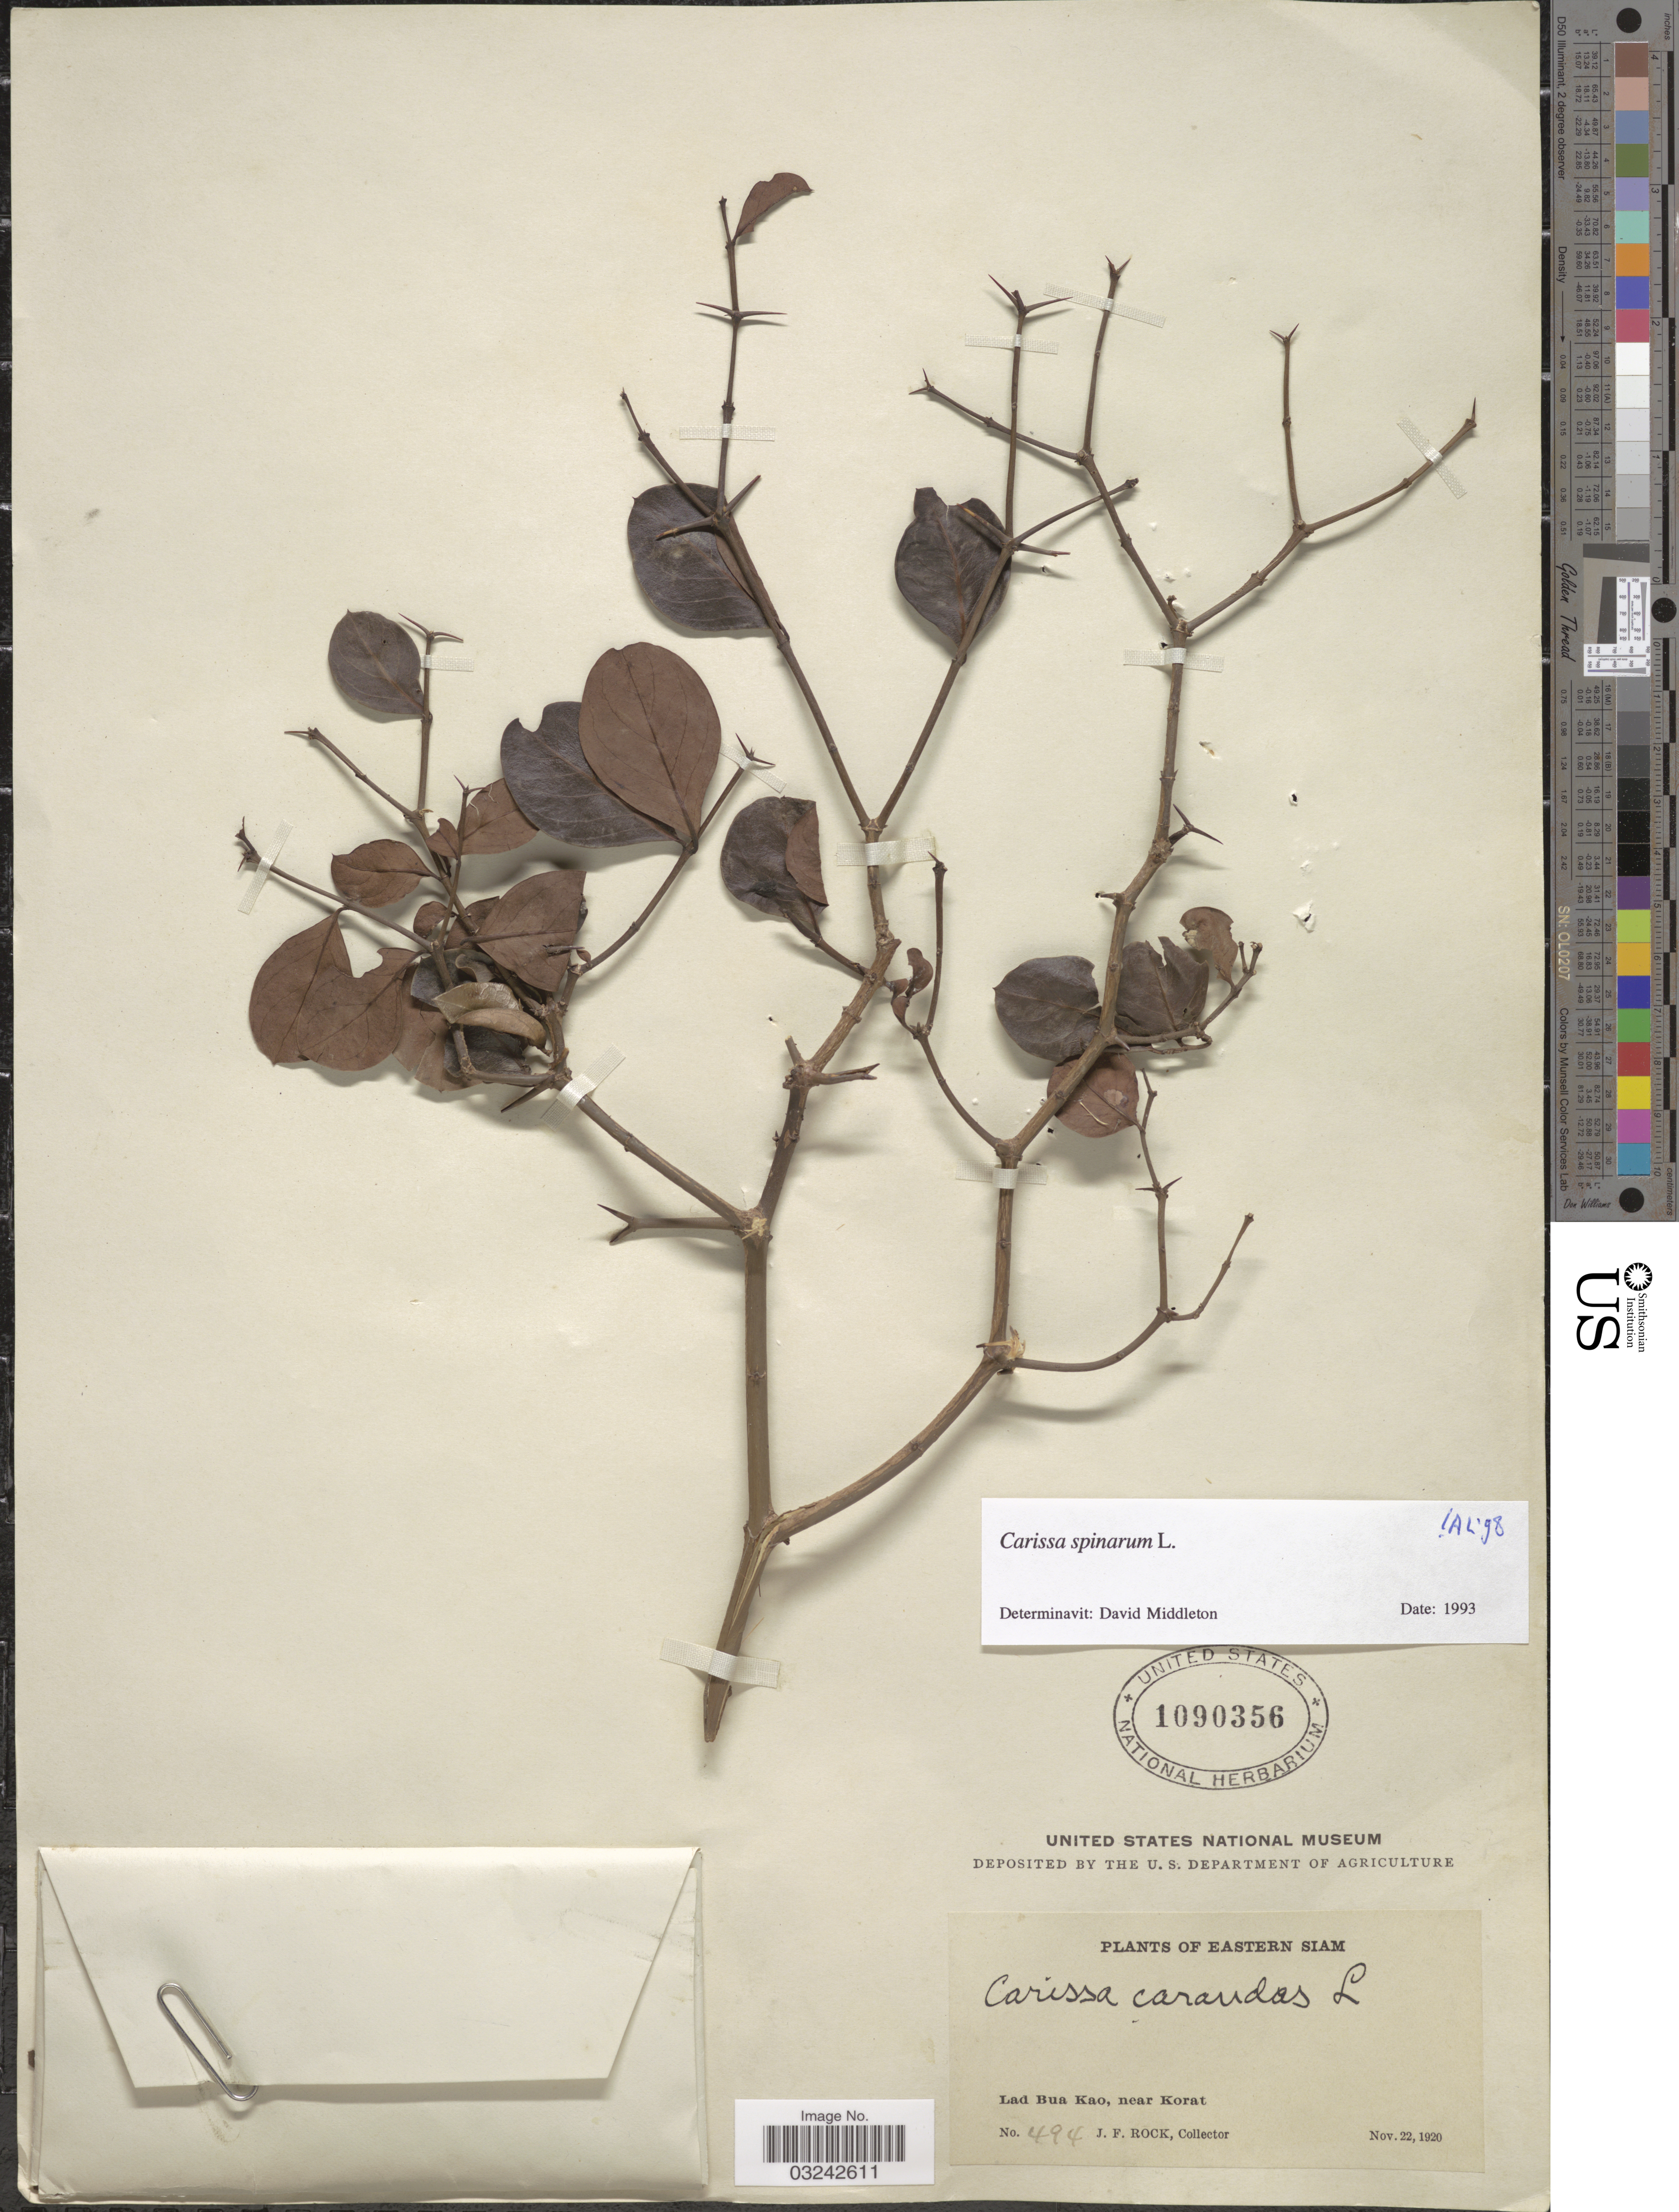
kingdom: Plantae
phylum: Tracheophyta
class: Magnoliopsida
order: Gentianales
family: Apocynaceae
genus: Carissa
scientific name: Carissa spinarum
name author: L.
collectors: J. Rock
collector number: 494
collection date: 1920-11-22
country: Thailand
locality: Eastern Siam. Lad Bua Kao, near Korat.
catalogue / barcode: US 1090356